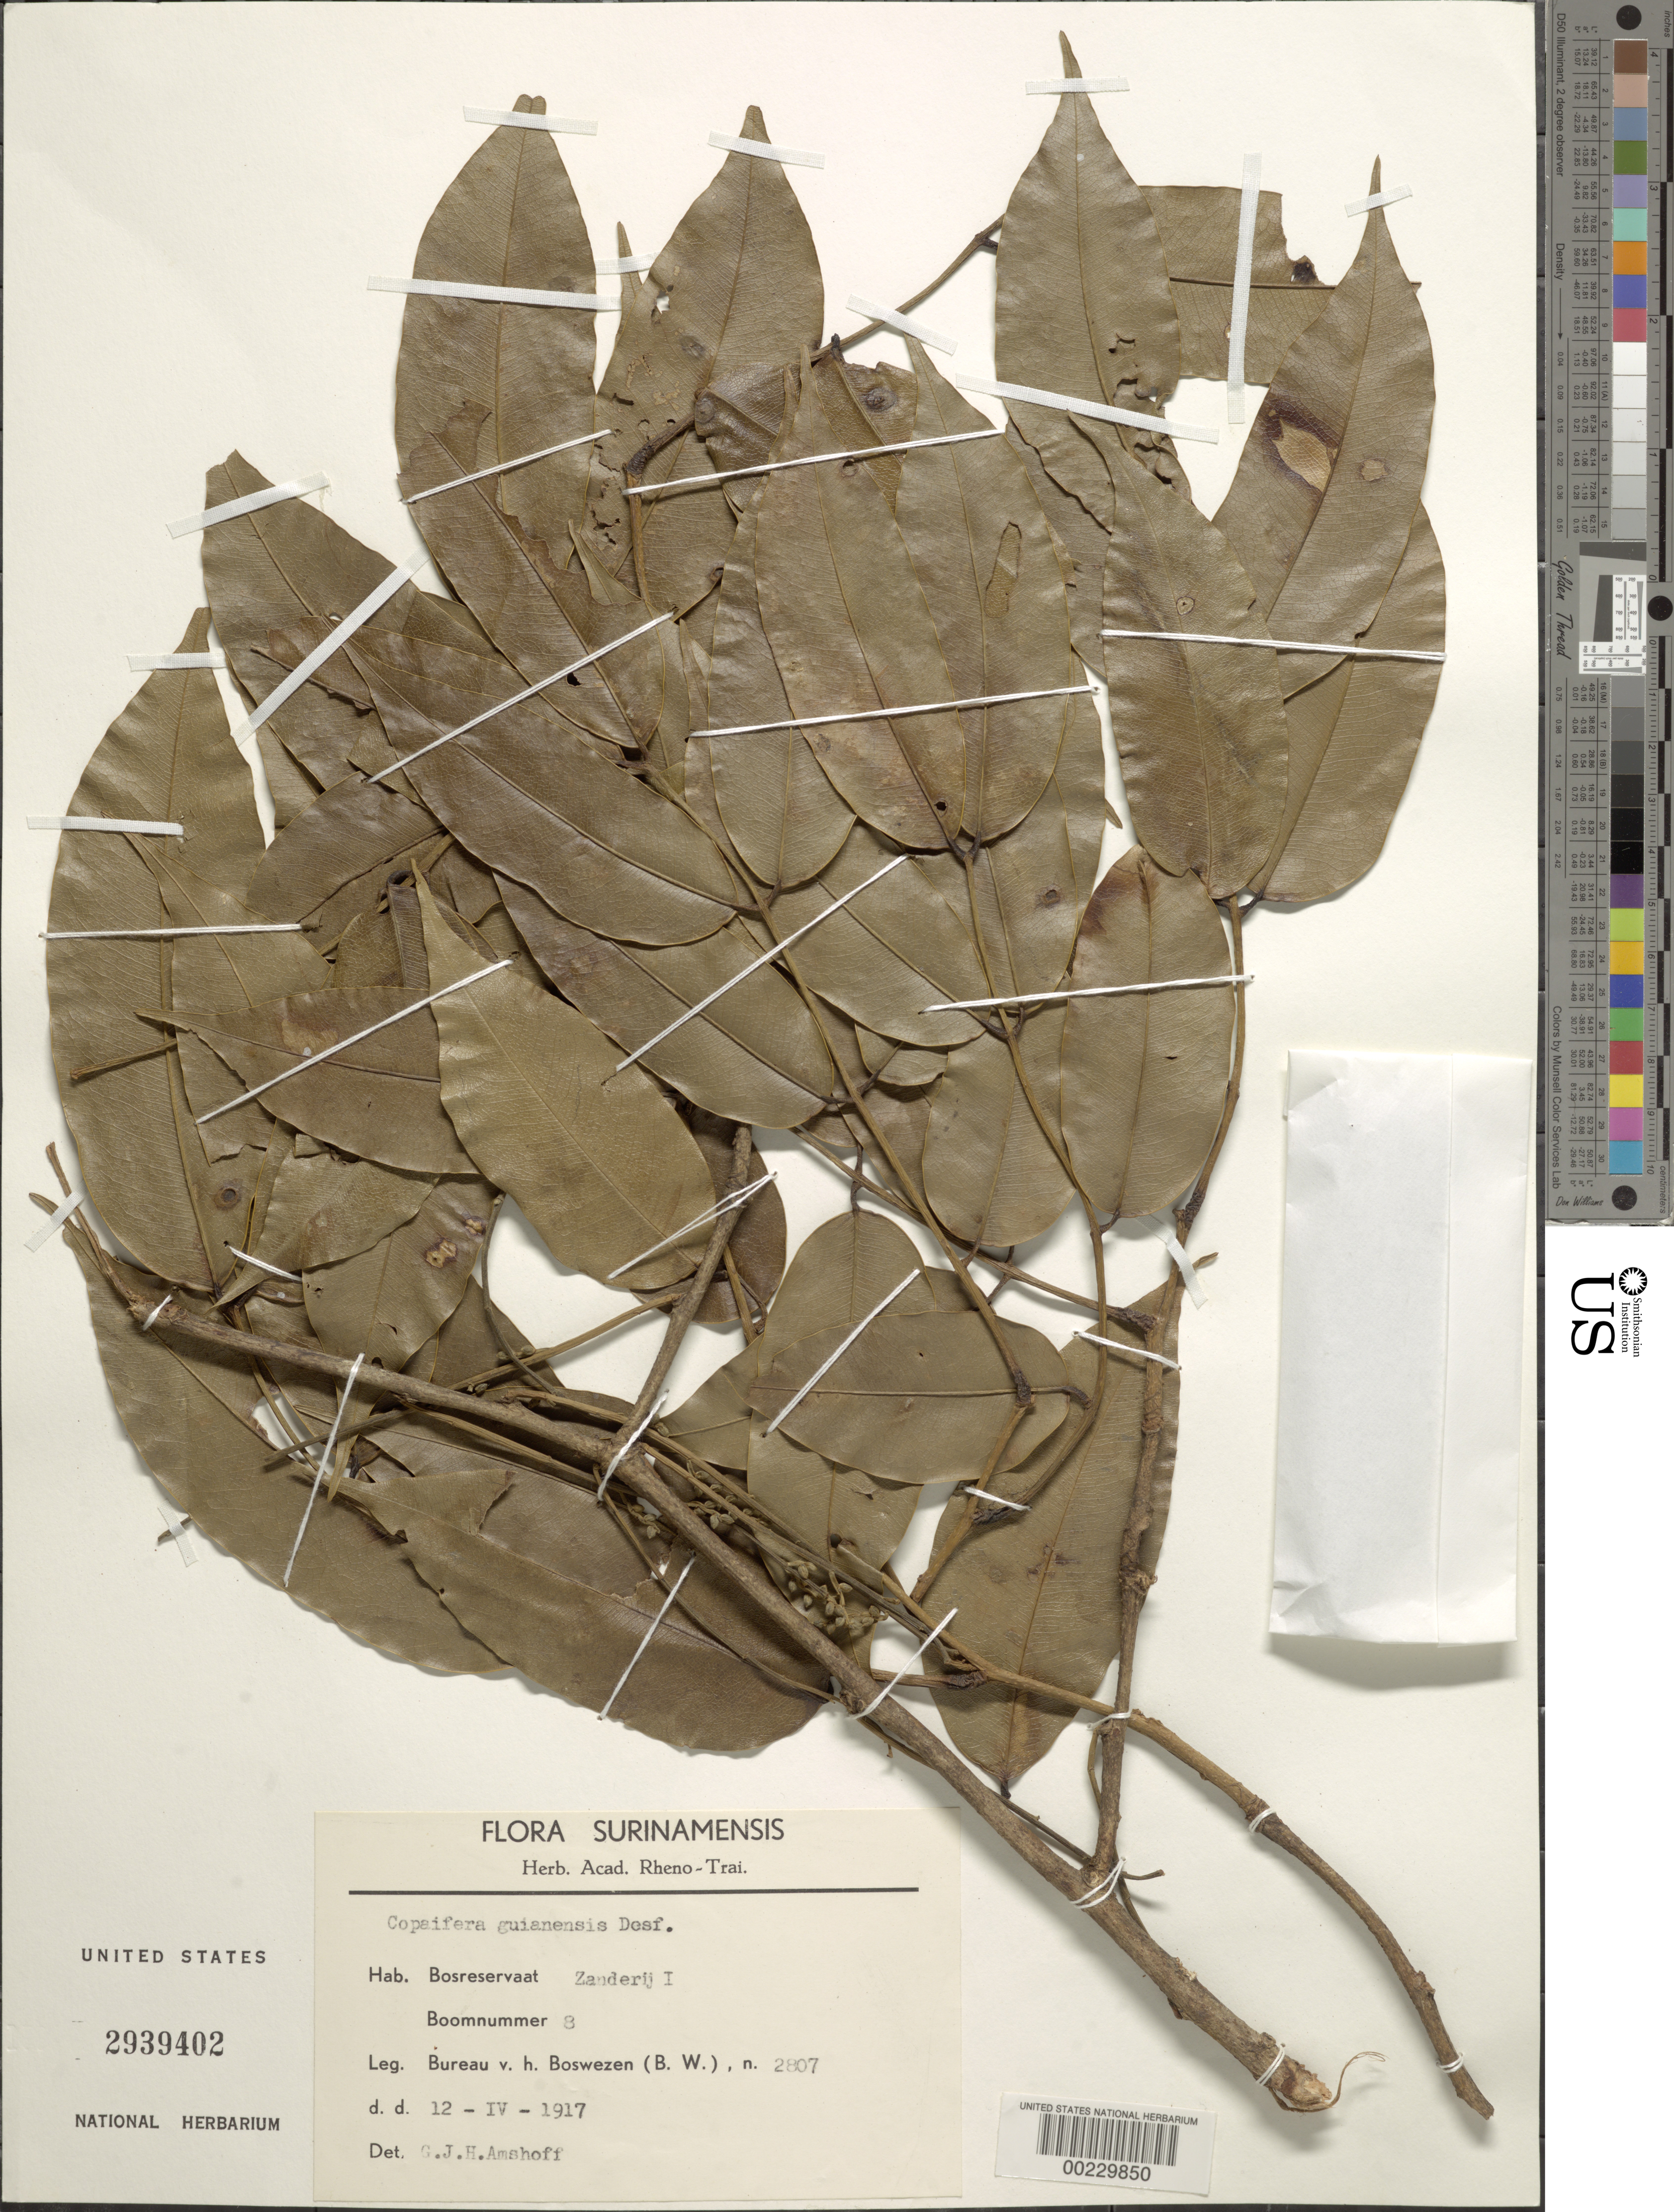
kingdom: Plantae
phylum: Tracheophyta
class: Magnoliopsida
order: Fabales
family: Fabaceae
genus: Copaifera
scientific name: Copaifera guyanensis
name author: Desf.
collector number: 2807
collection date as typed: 12 Apr 1917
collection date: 1917-04-12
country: Suriname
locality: Zanderij i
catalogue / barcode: US 2929402